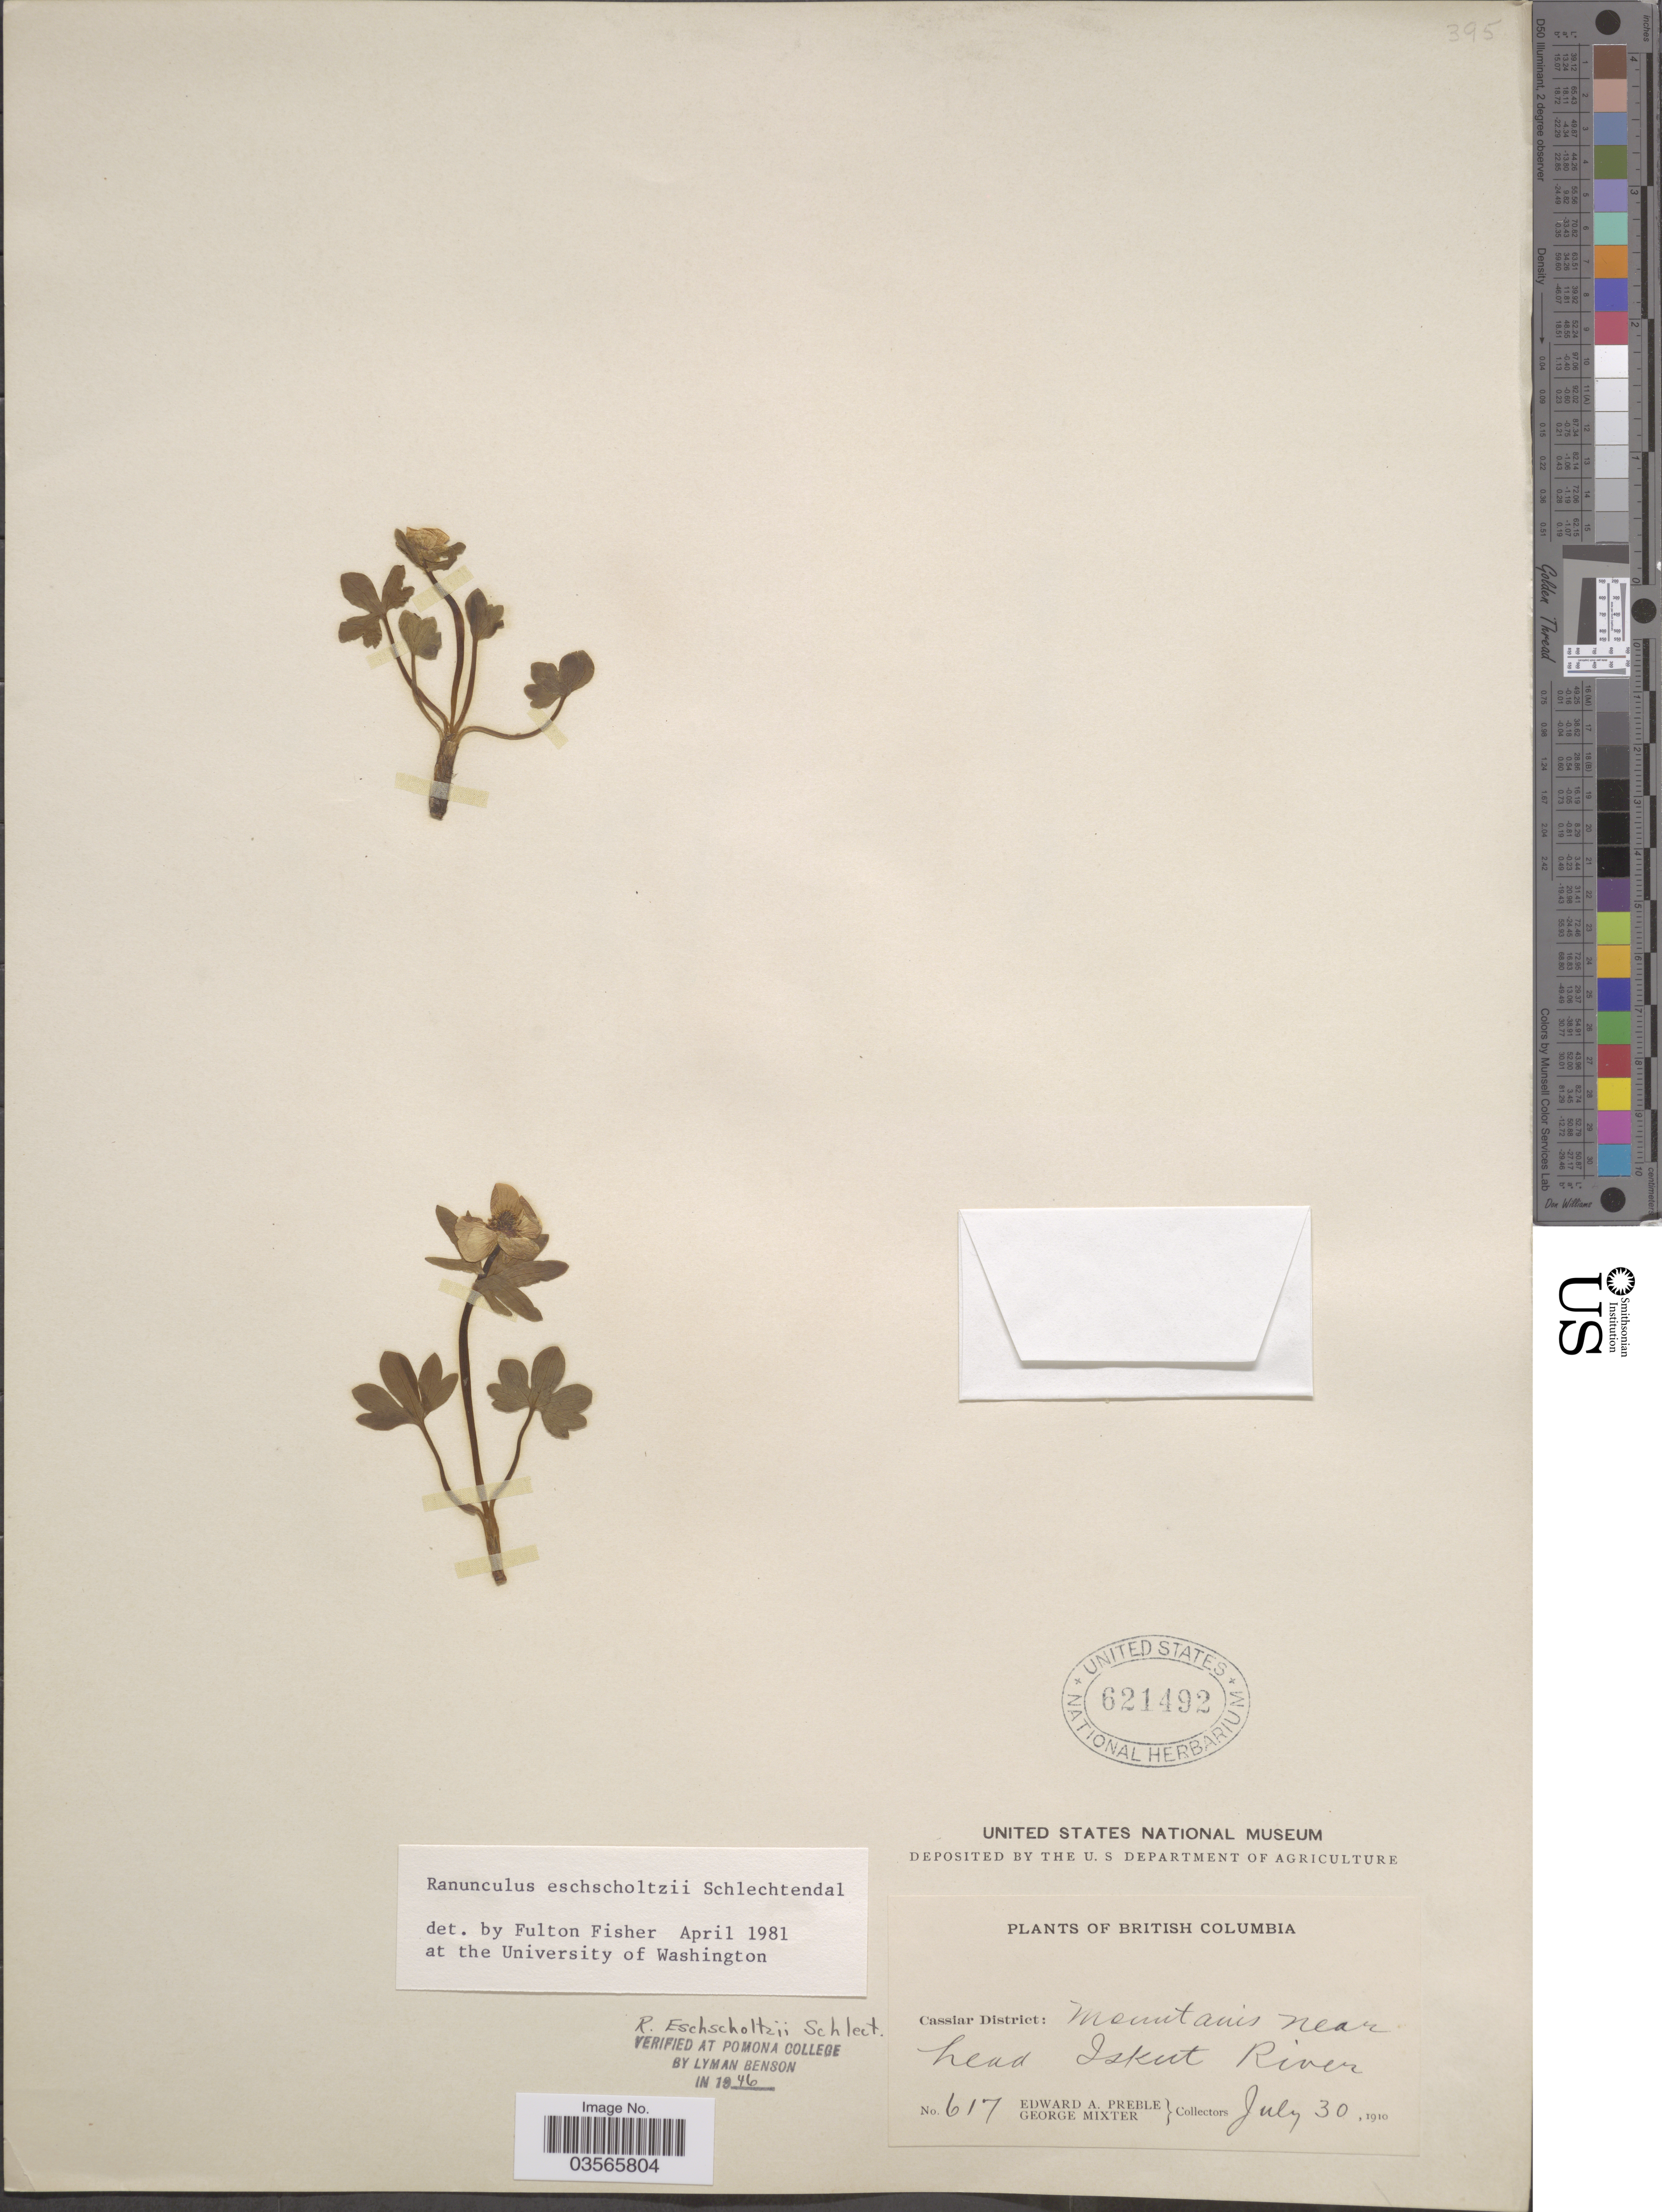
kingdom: Plantae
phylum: Tracheophyta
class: Magnoliopsida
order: Ranunculales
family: Ranunculaceae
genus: Ranunculus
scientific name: Ranunculus eschscholtzii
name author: Schltdl.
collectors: E. Preble & G. Mixter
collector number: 617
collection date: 1910-07-30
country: Canada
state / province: British Columbia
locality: Cassiar District: Mountains near Lead Iskut River.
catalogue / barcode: US 621492